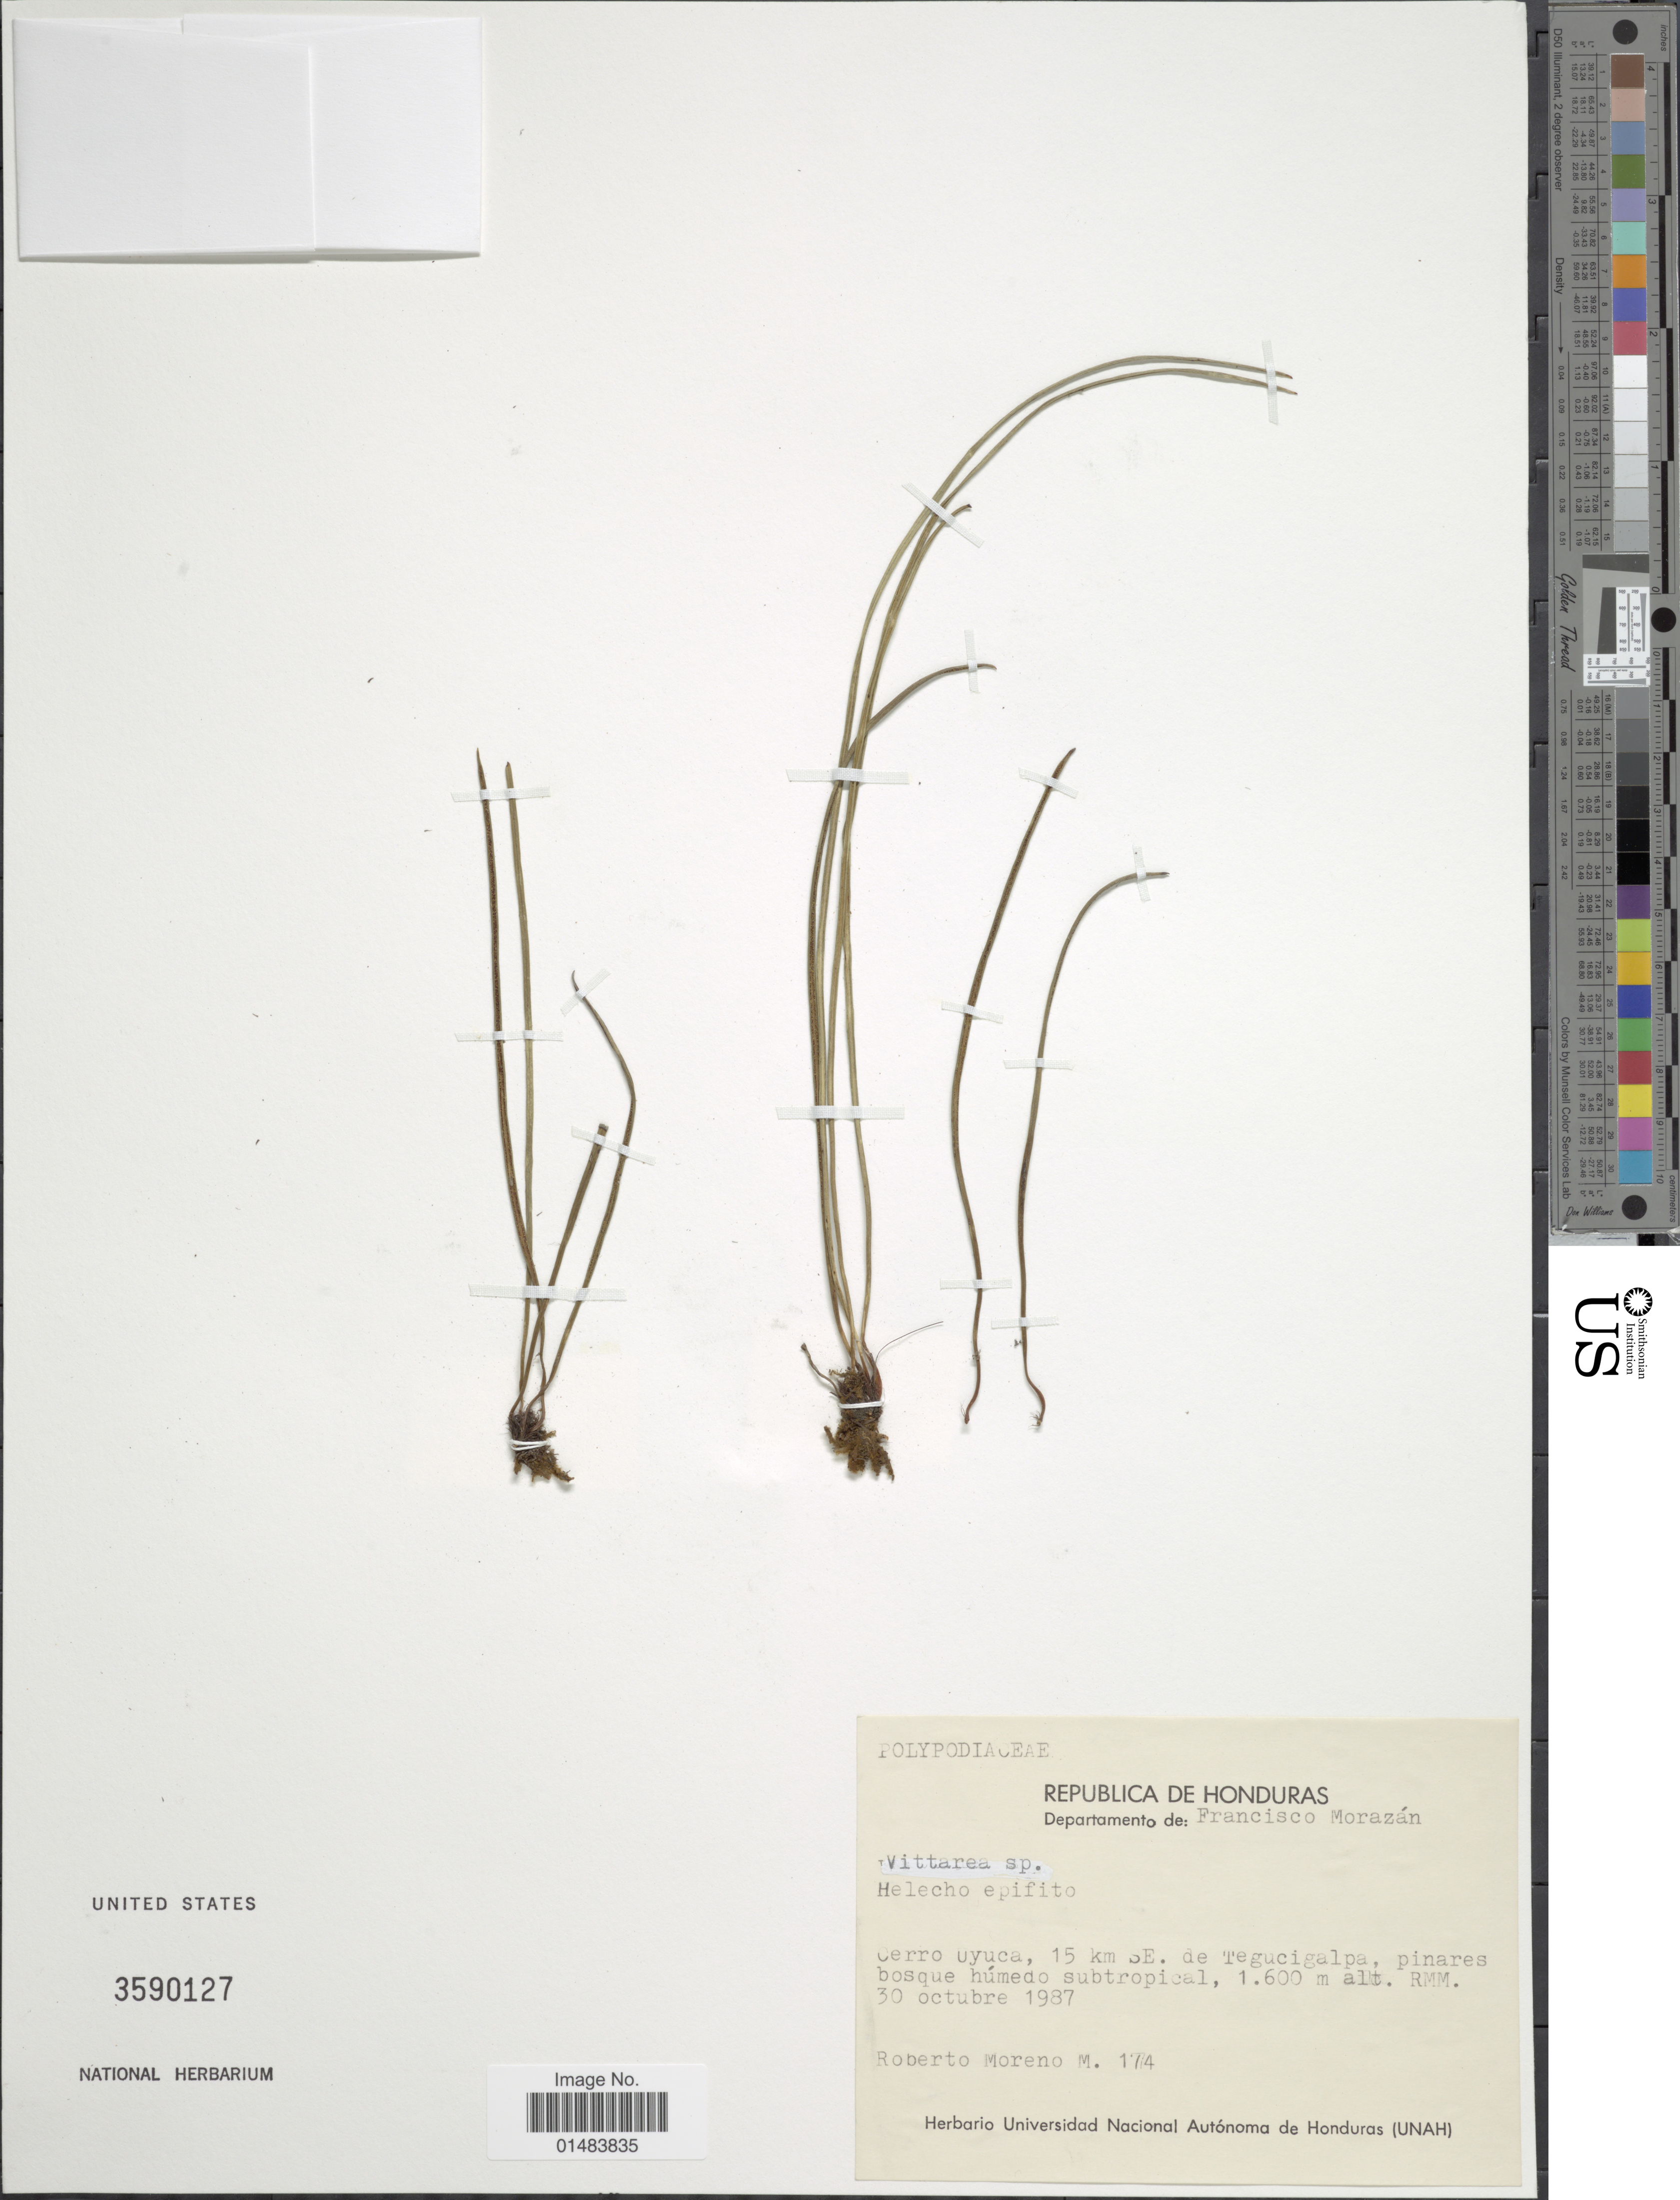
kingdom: Plantae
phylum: Tracheophyta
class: Polypodiopsida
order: Polypodiales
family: Pteridaceae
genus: Vittaria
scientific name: Vittaria sp.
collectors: R. Moreno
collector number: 174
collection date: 1987-10-30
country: Honduras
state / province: Fco. Morazán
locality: Departamento de: Francisco Morazon, Cerro Uyuca, 15 km SE de Tegucigalpa, pinared bosque humedo subtropical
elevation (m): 1600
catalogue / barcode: US 3590127